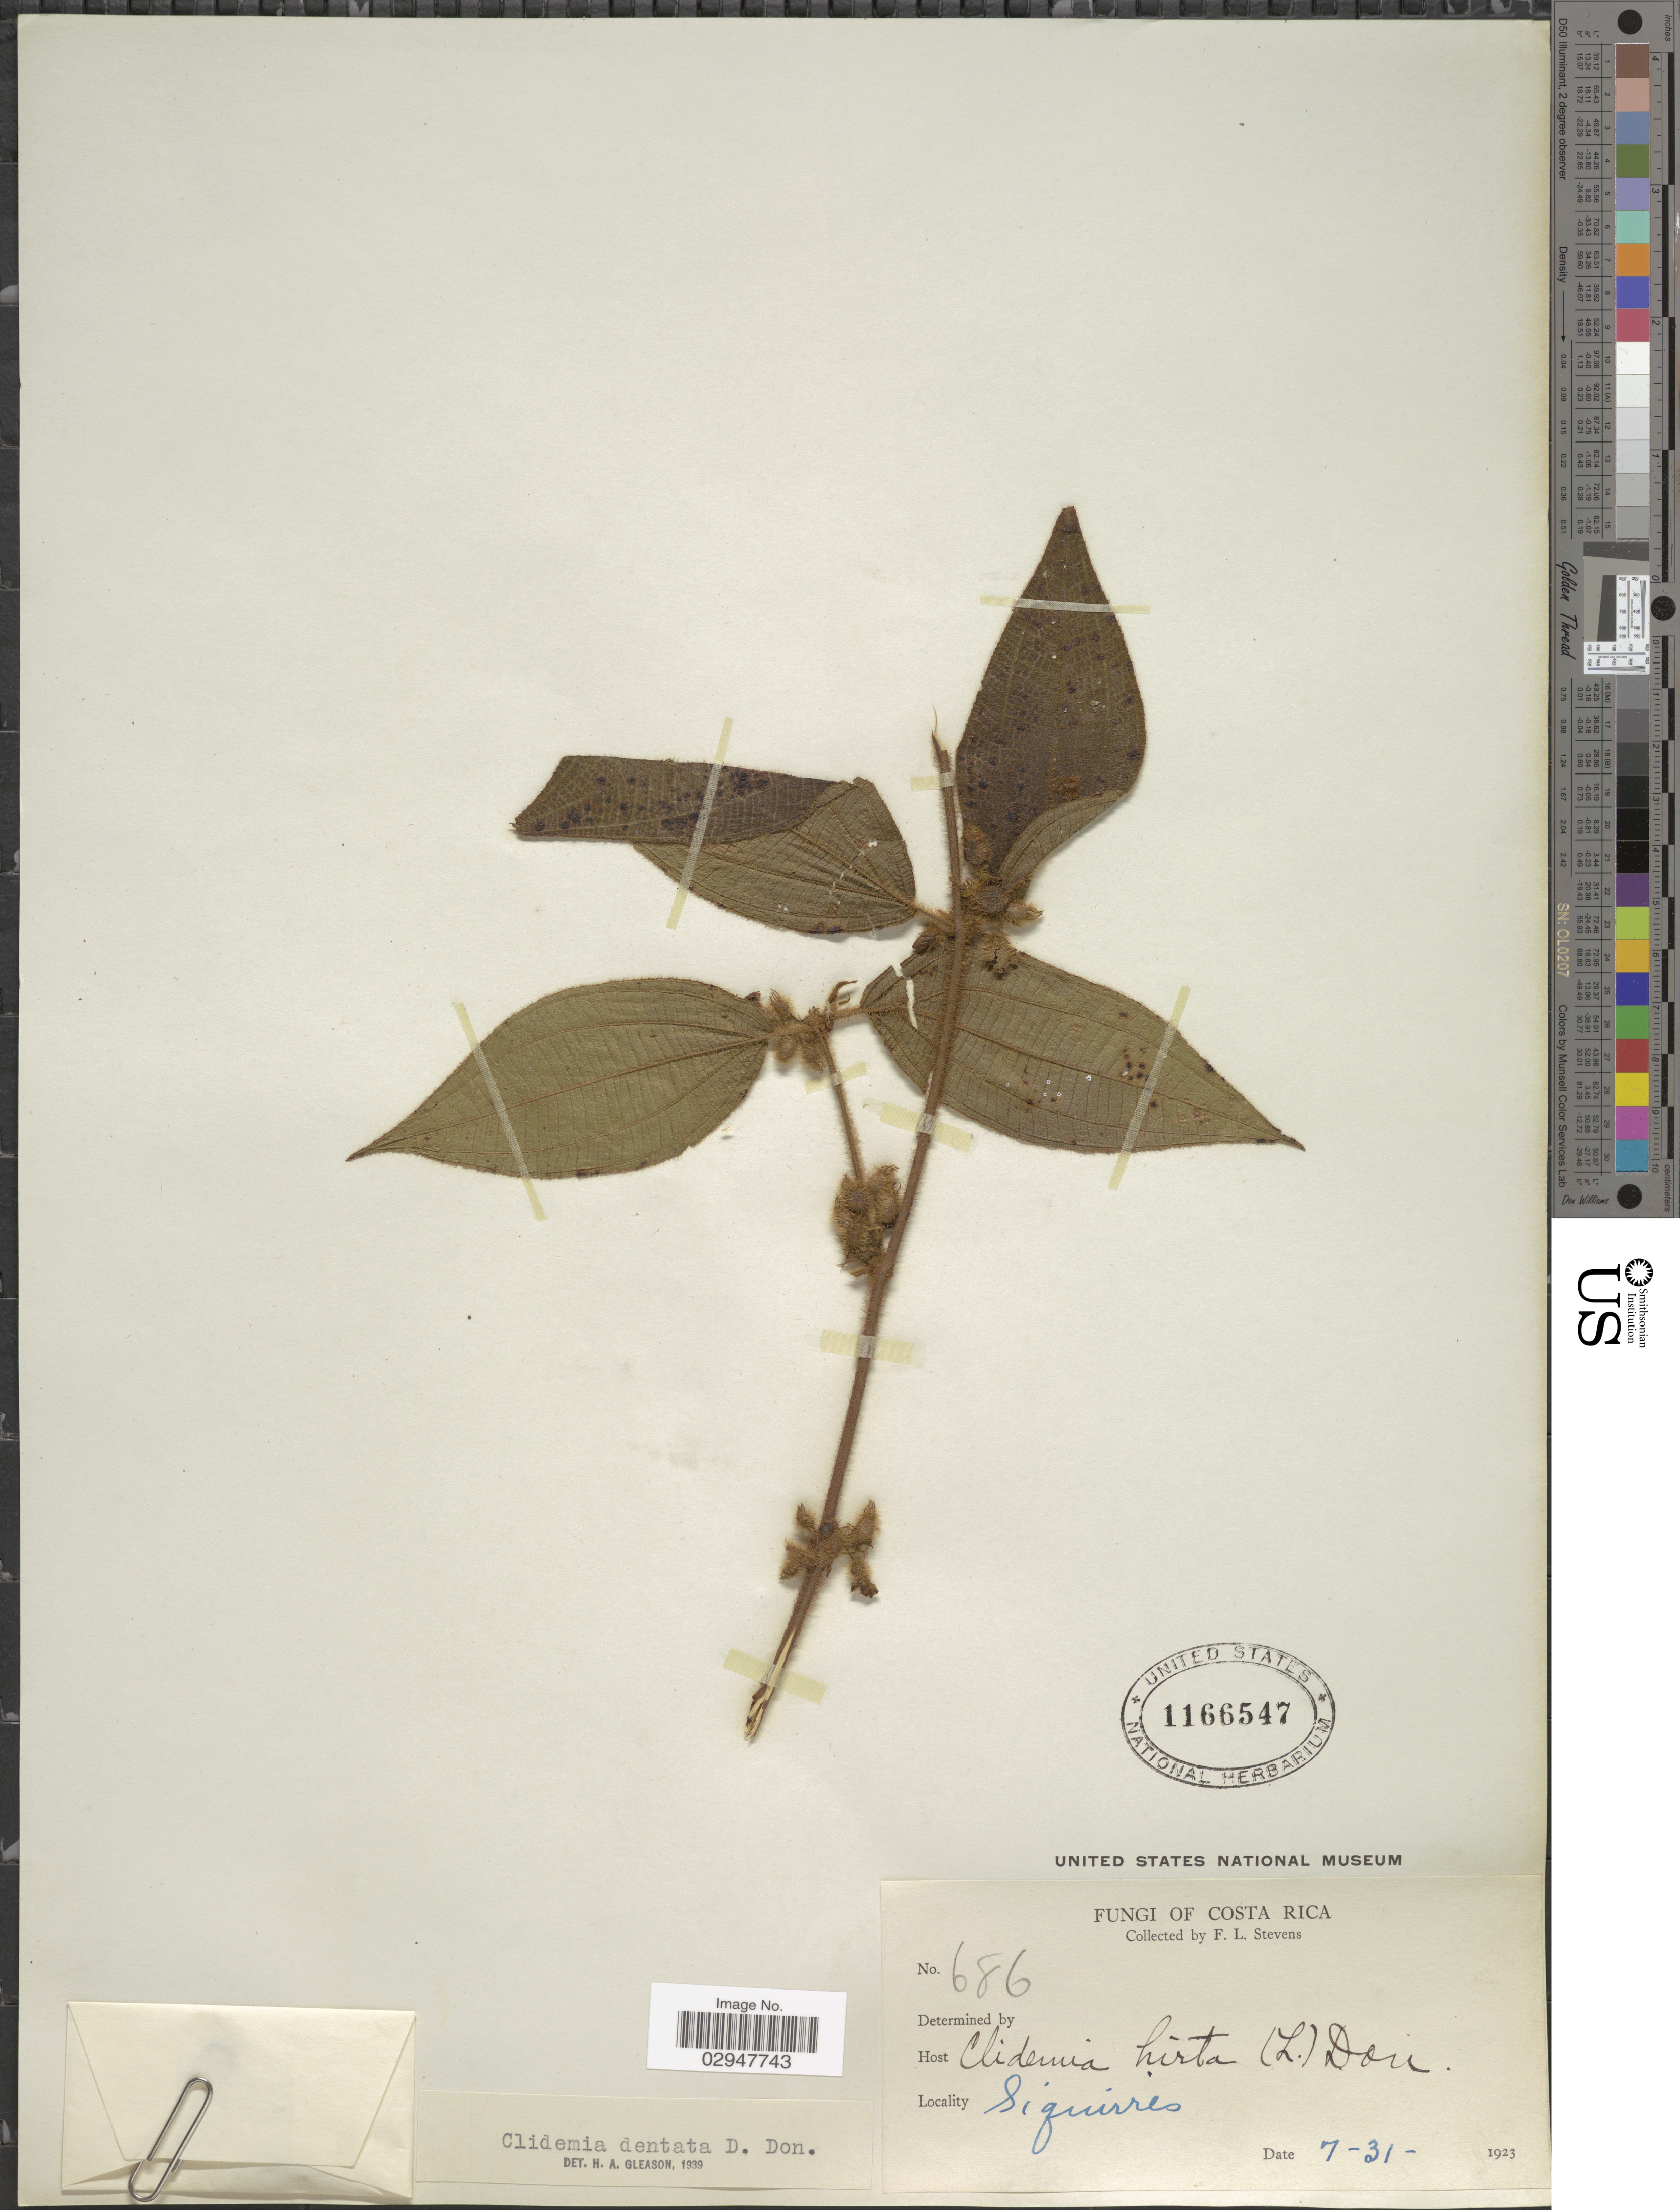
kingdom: Plantae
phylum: Tracheophyta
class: Magnoliopsida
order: Myrtales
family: Melastomataceae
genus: Clidemia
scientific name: Clidemia dentata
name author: D. Don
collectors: F. L. Stevens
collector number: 686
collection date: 1923-07-31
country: Costa Rica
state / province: Limón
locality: Siquirres.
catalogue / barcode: US 1166547